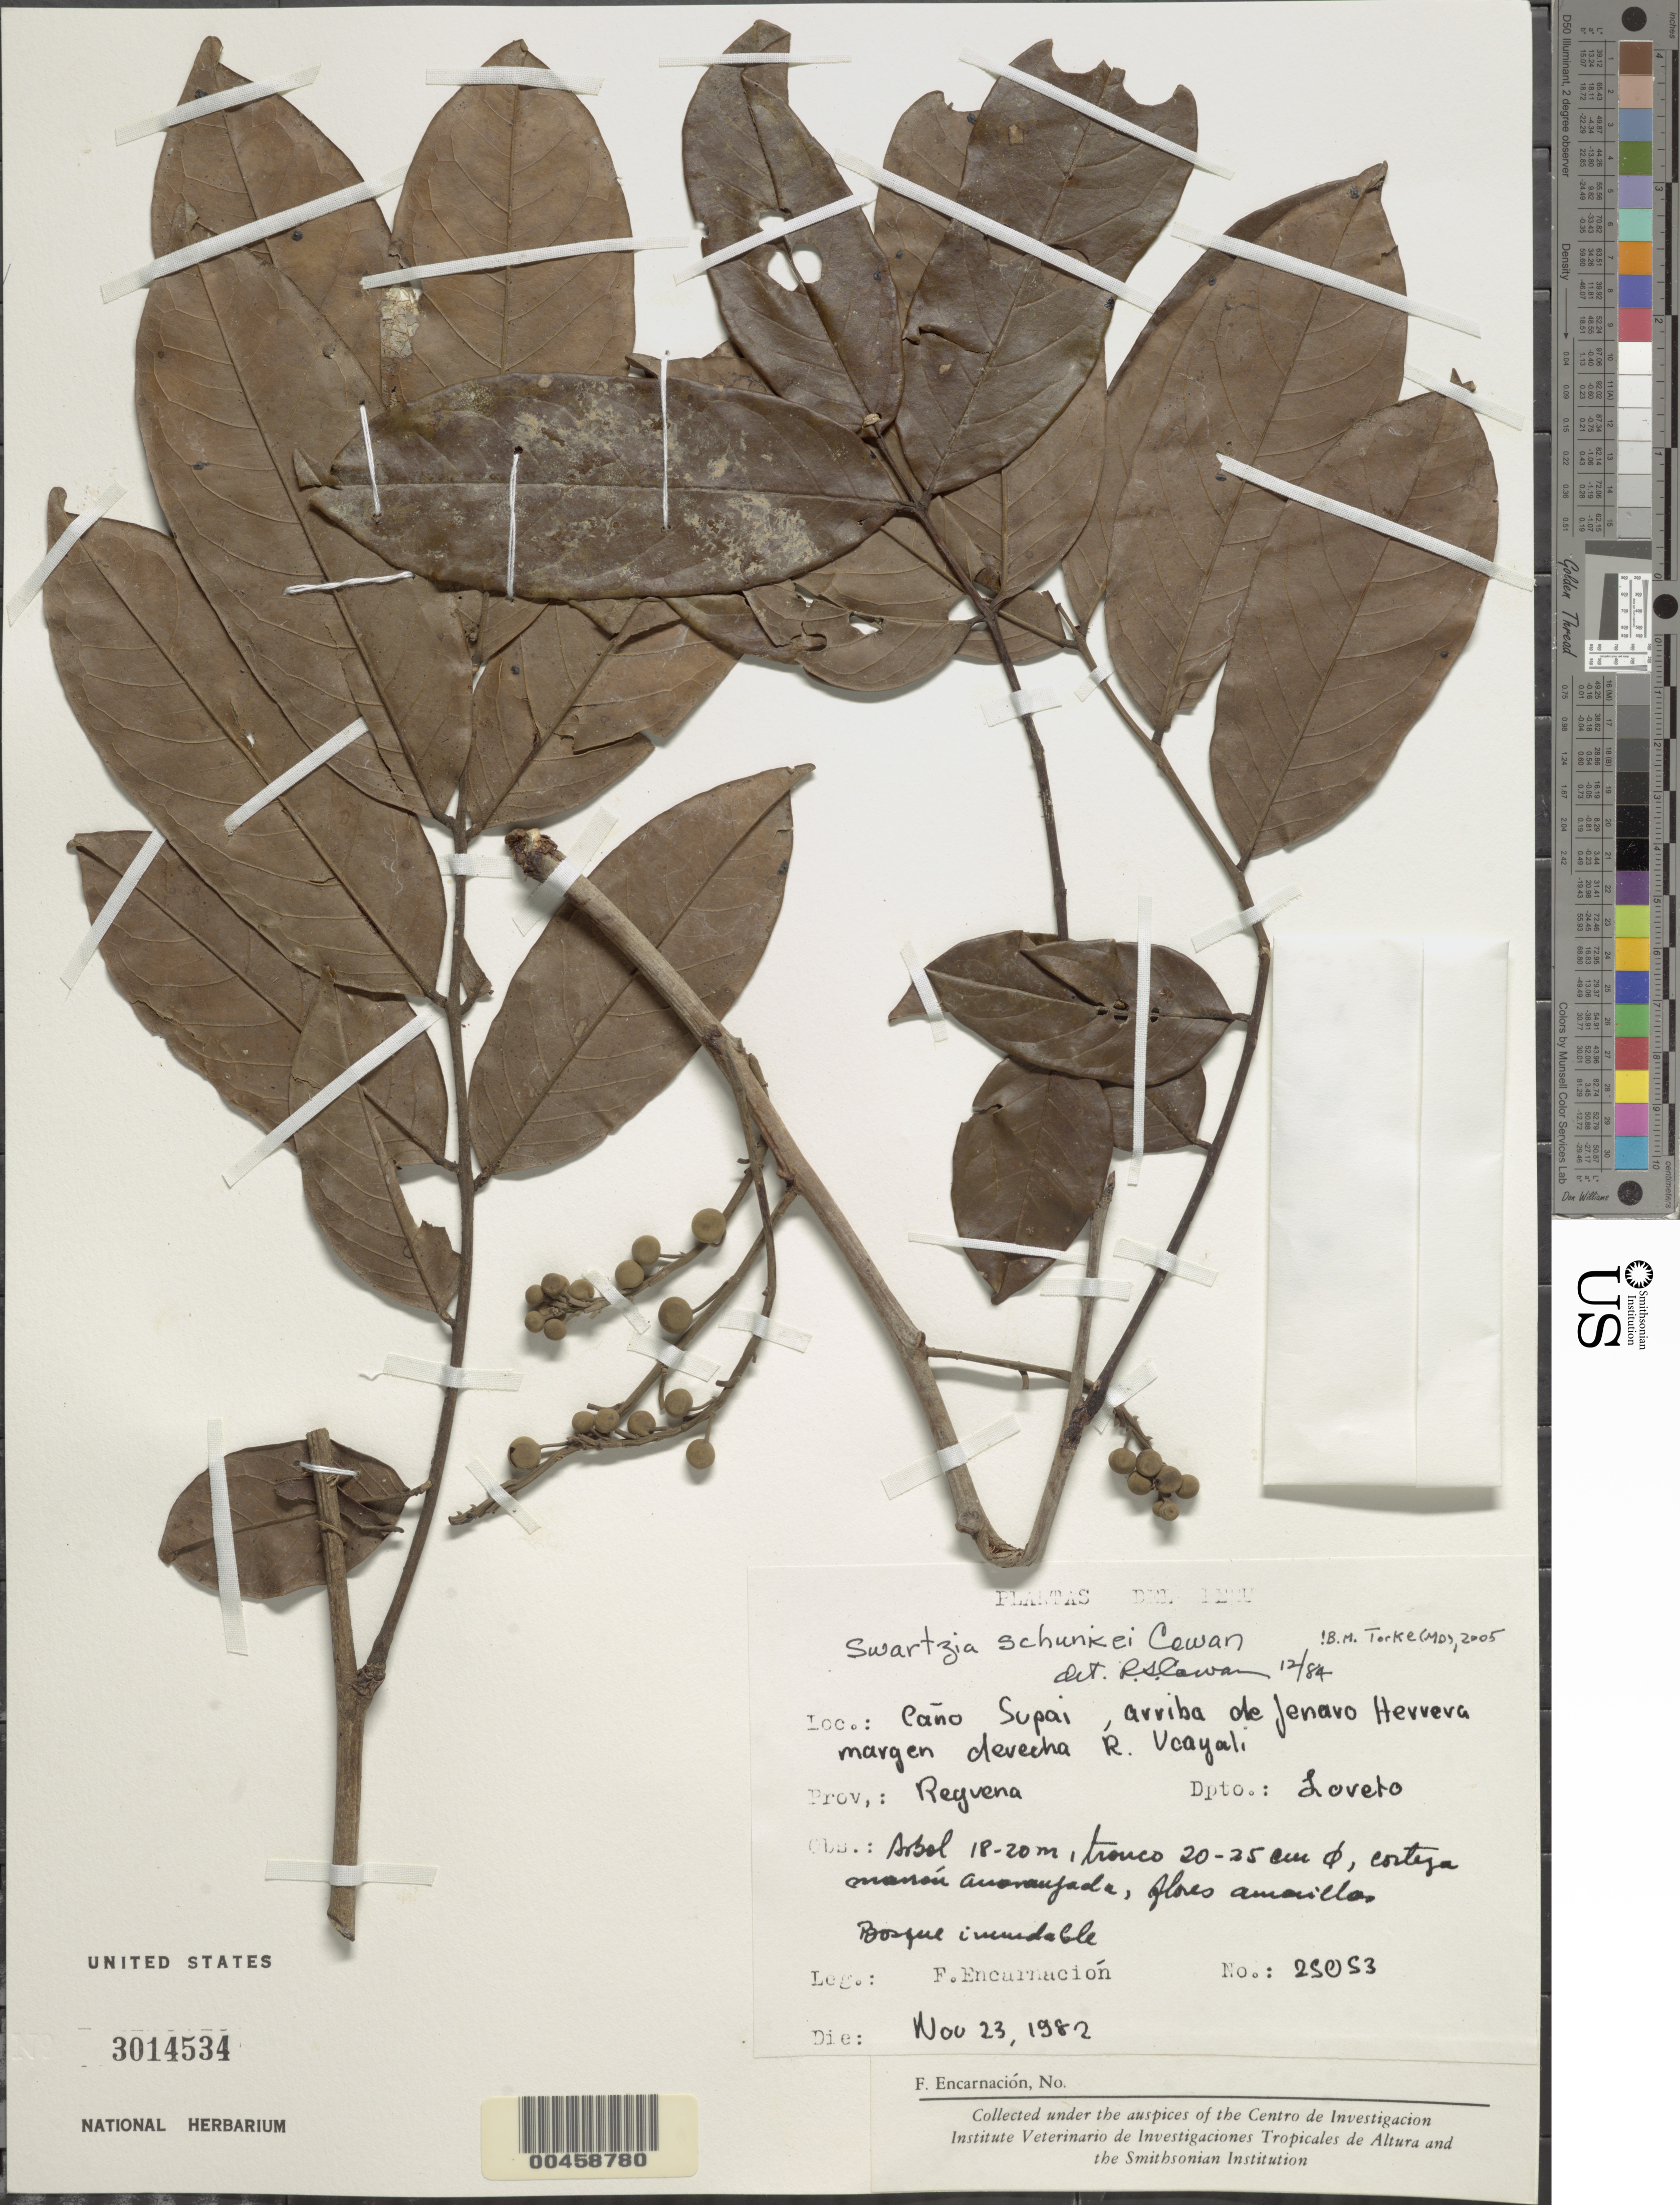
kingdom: Plantae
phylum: Tracheophyta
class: Magnoliopsida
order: Fabales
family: Fabaceae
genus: Swartzia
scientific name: Swartzia schunkei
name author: R.S. Cowan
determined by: Cowan, R. S.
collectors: F. Encarnación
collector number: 25053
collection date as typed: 23 Nov 1982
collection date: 1982-11-23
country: Peru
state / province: Loreto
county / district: Requena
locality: Cano supai, arriba de jenaro herrera; margen derecha rio ucayali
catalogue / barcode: US 3014534